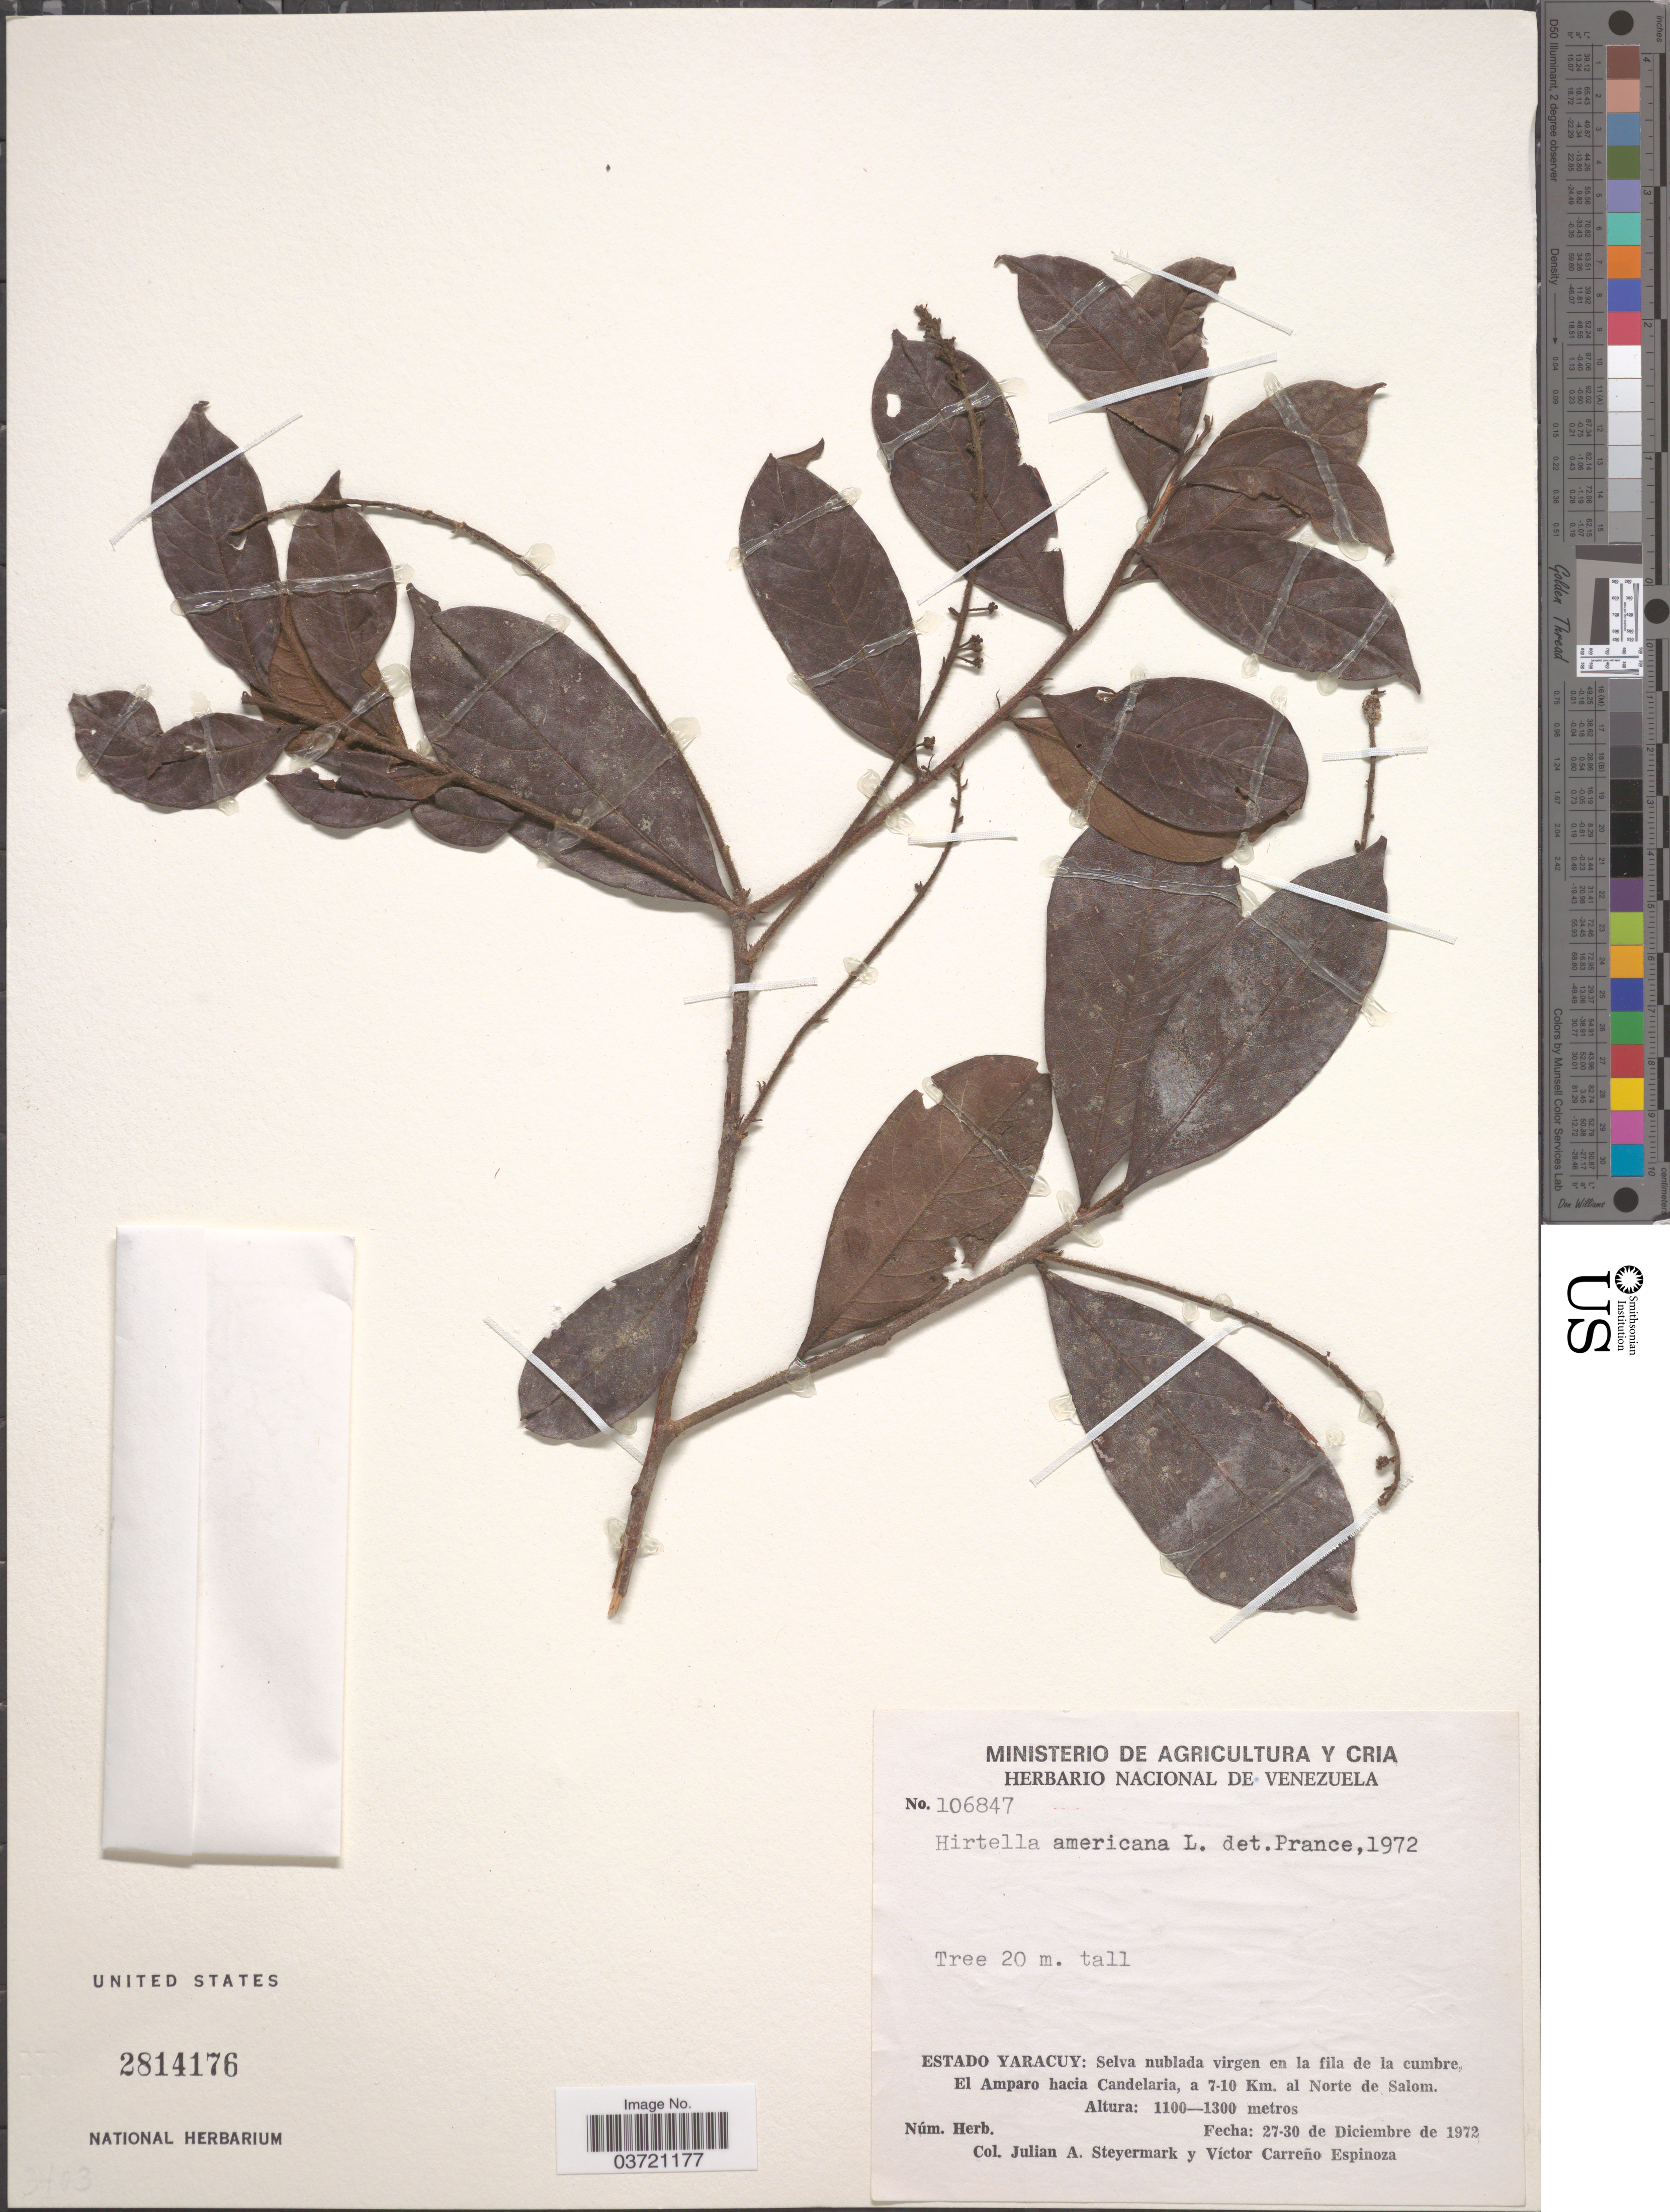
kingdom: Plantae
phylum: Tracheophyta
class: Magnoliopsida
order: Malpighiales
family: Chrysobalanaceae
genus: Hirtella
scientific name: Hirtella americana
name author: L.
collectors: J. Steyermark & V. Espinoza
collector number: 106847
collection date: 1972-12-27/1972-12-30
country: Venezuela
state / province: Yaracuy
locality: Selva nublada virgen en la fila de la cumbre. El Amparo hacia Candelaria, a 7-10 Km. al Norte de Salom.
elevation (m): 1100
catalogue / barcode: US 2814176